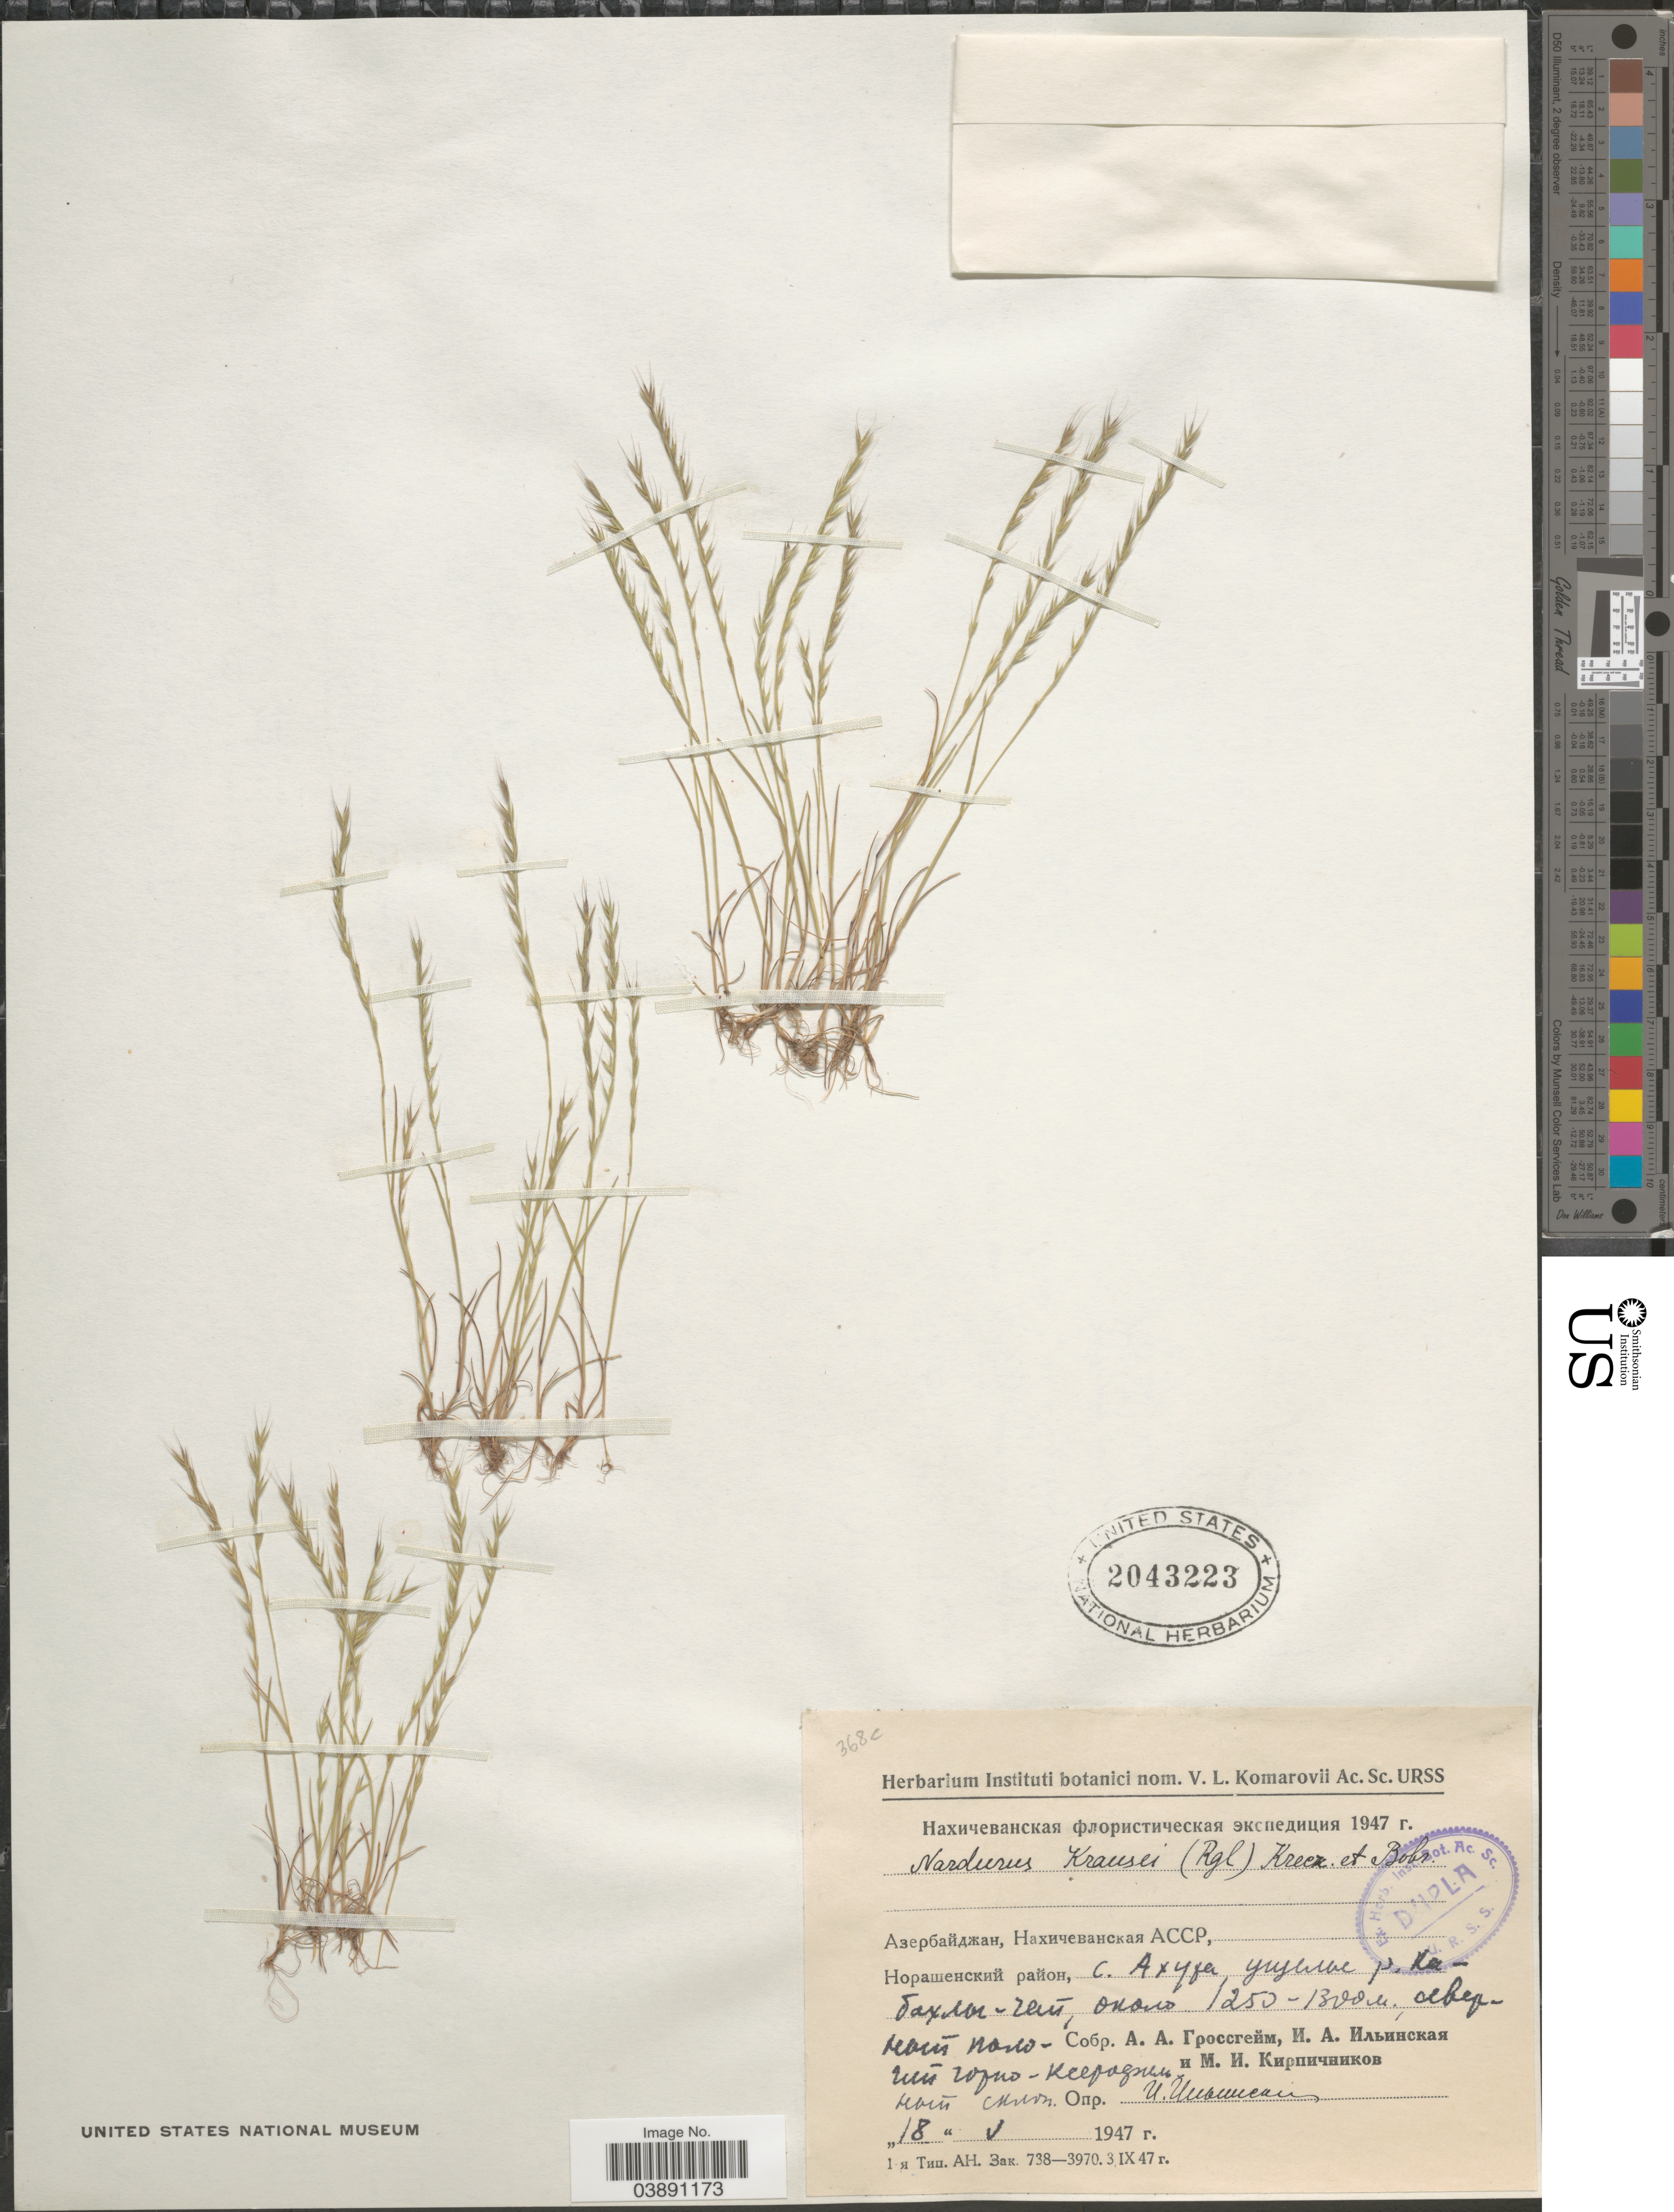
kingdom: Plantae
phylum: Tracheophyta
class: Liliopsida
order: Poales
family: Poaceae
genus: Festuca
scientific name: Festuca unilateralis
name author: Schrad.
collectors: A. Grossgeim, I. Ilinskaya & M. Kirpichnikov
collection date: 1947-05-18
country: Azerbaijan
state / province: Nakhchivan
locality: District Norashenskiy, Akhura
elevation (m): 1250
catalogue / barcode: US 2043223